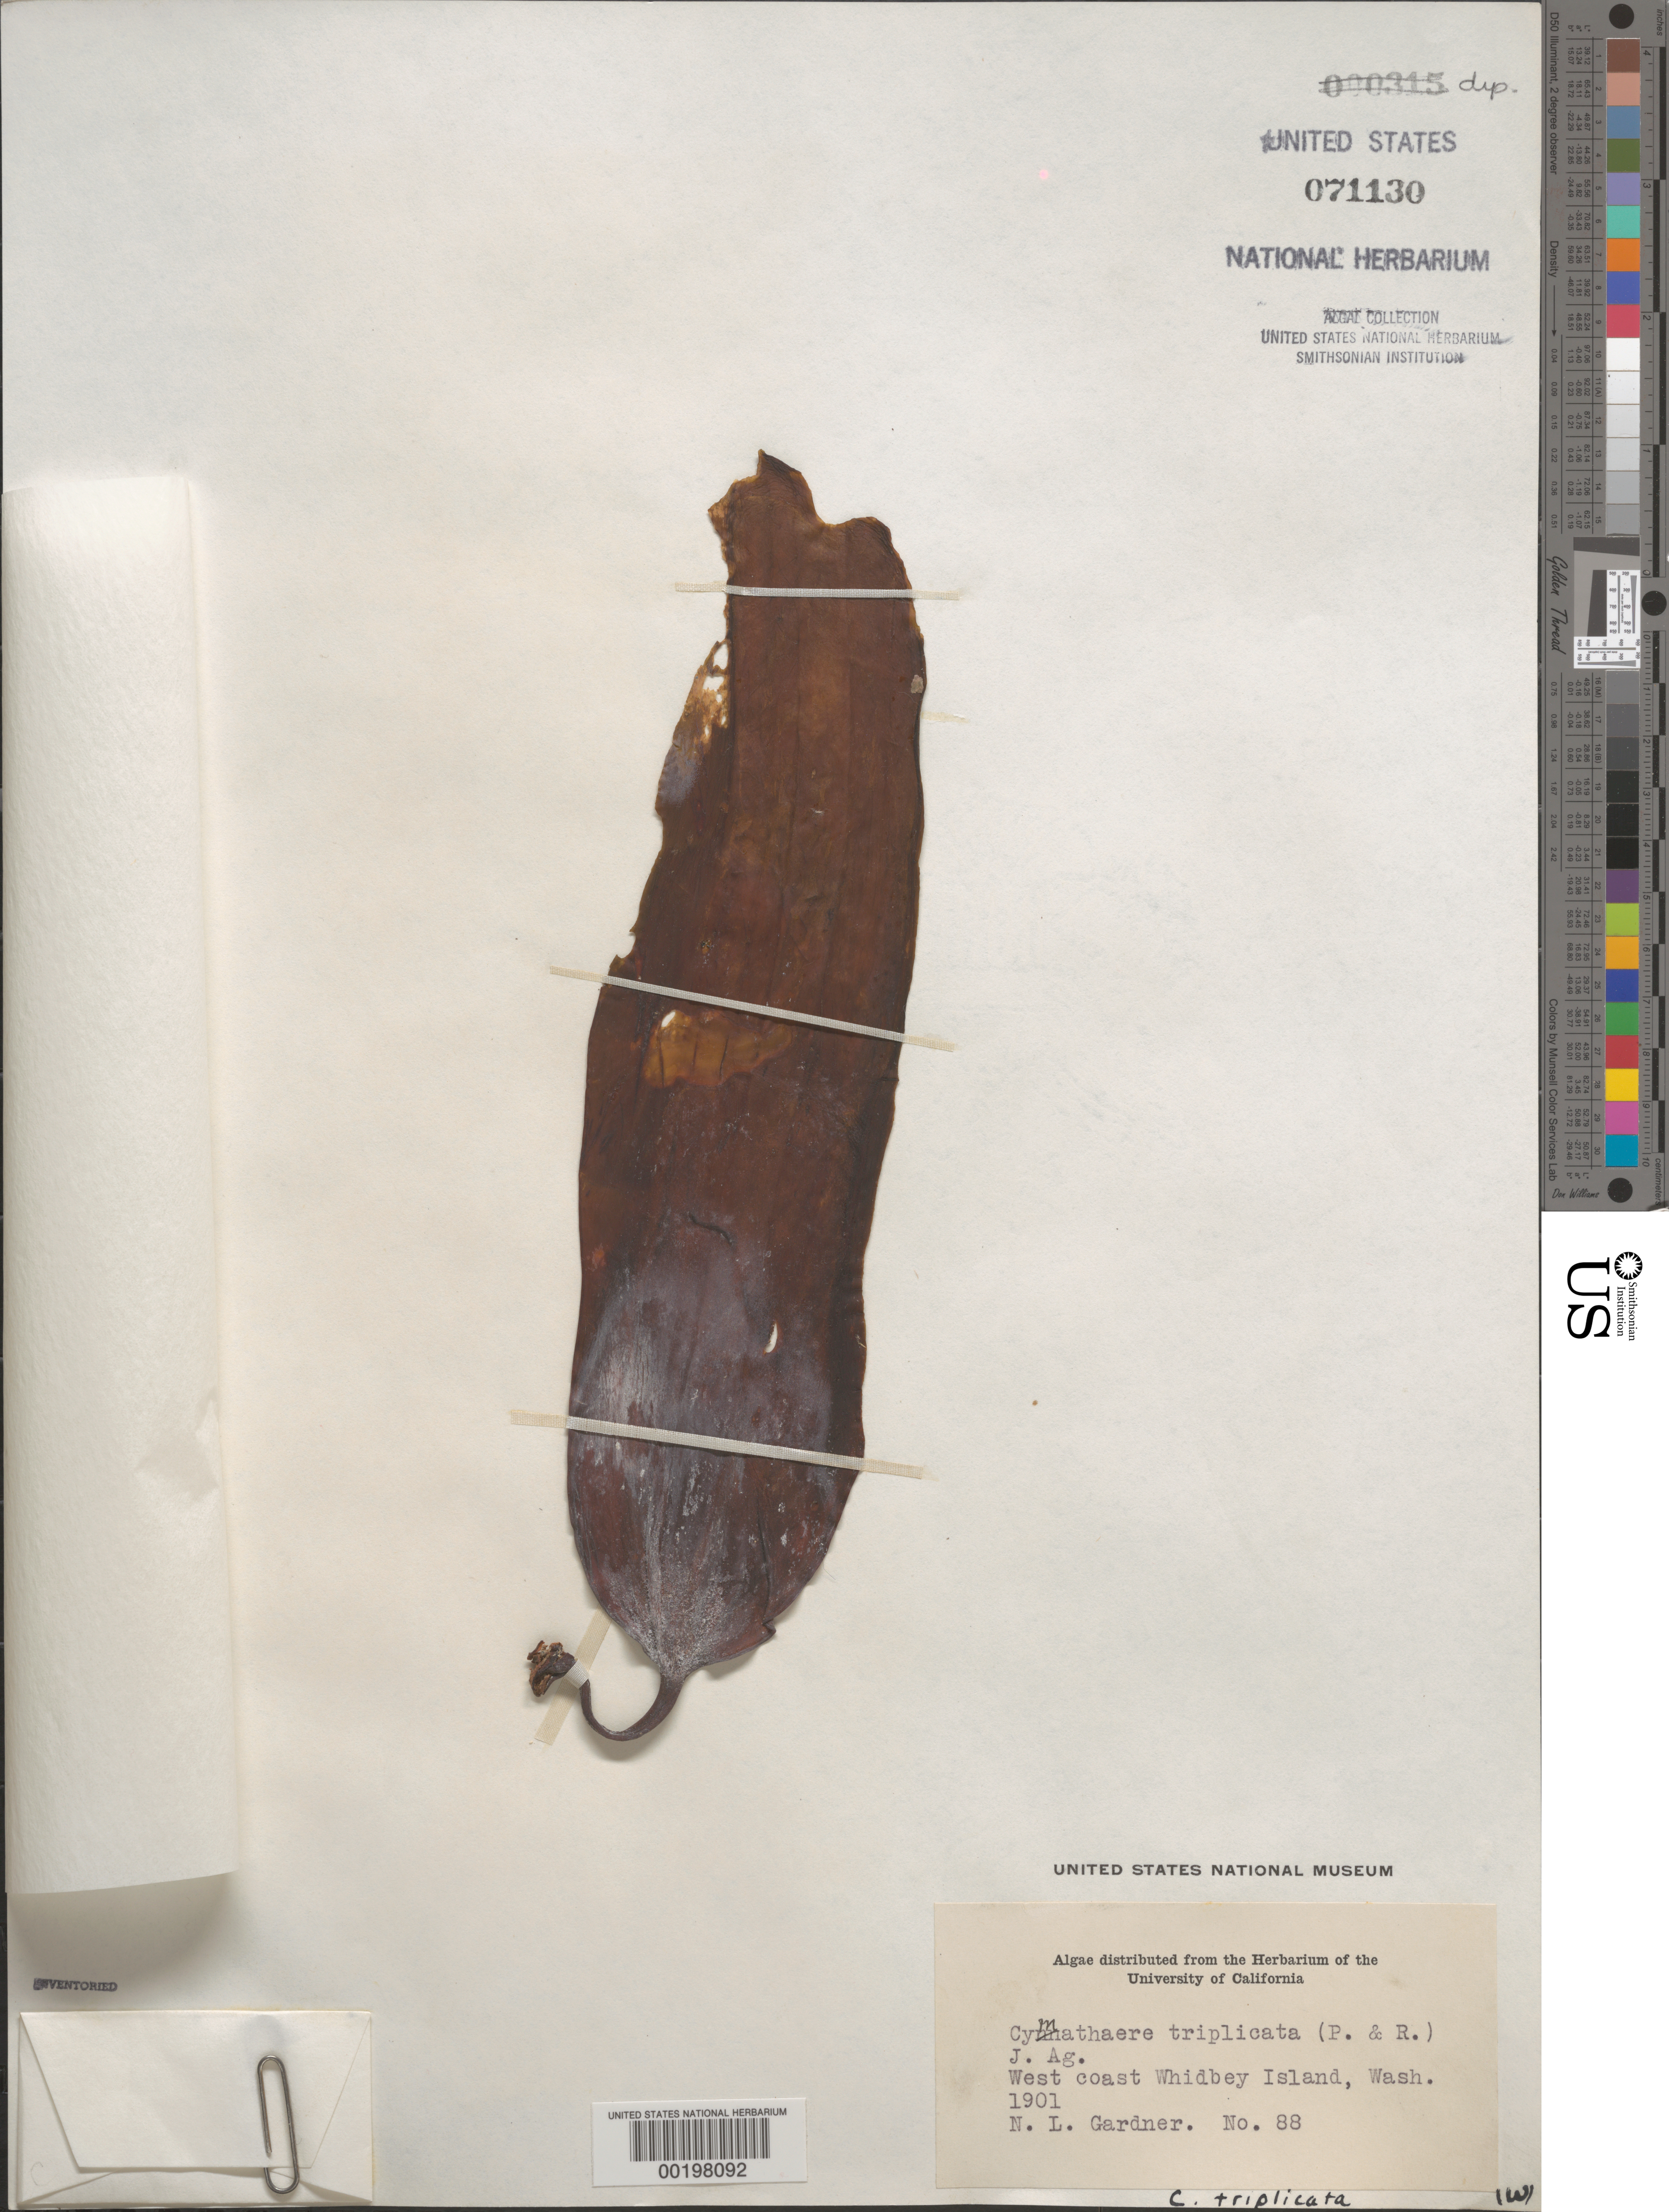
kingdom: Chromista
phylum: Ochrophyta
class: Phaeophyceae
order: Laminariales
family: Laminariaceae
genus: Cymathaere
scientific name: Cymathaere triplicata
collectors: N. Gardner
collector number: NLG 88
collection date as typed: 1901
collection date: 1901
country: United States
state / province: Washington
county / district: Island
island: Whidbey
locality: West coast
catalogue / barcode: US 71130